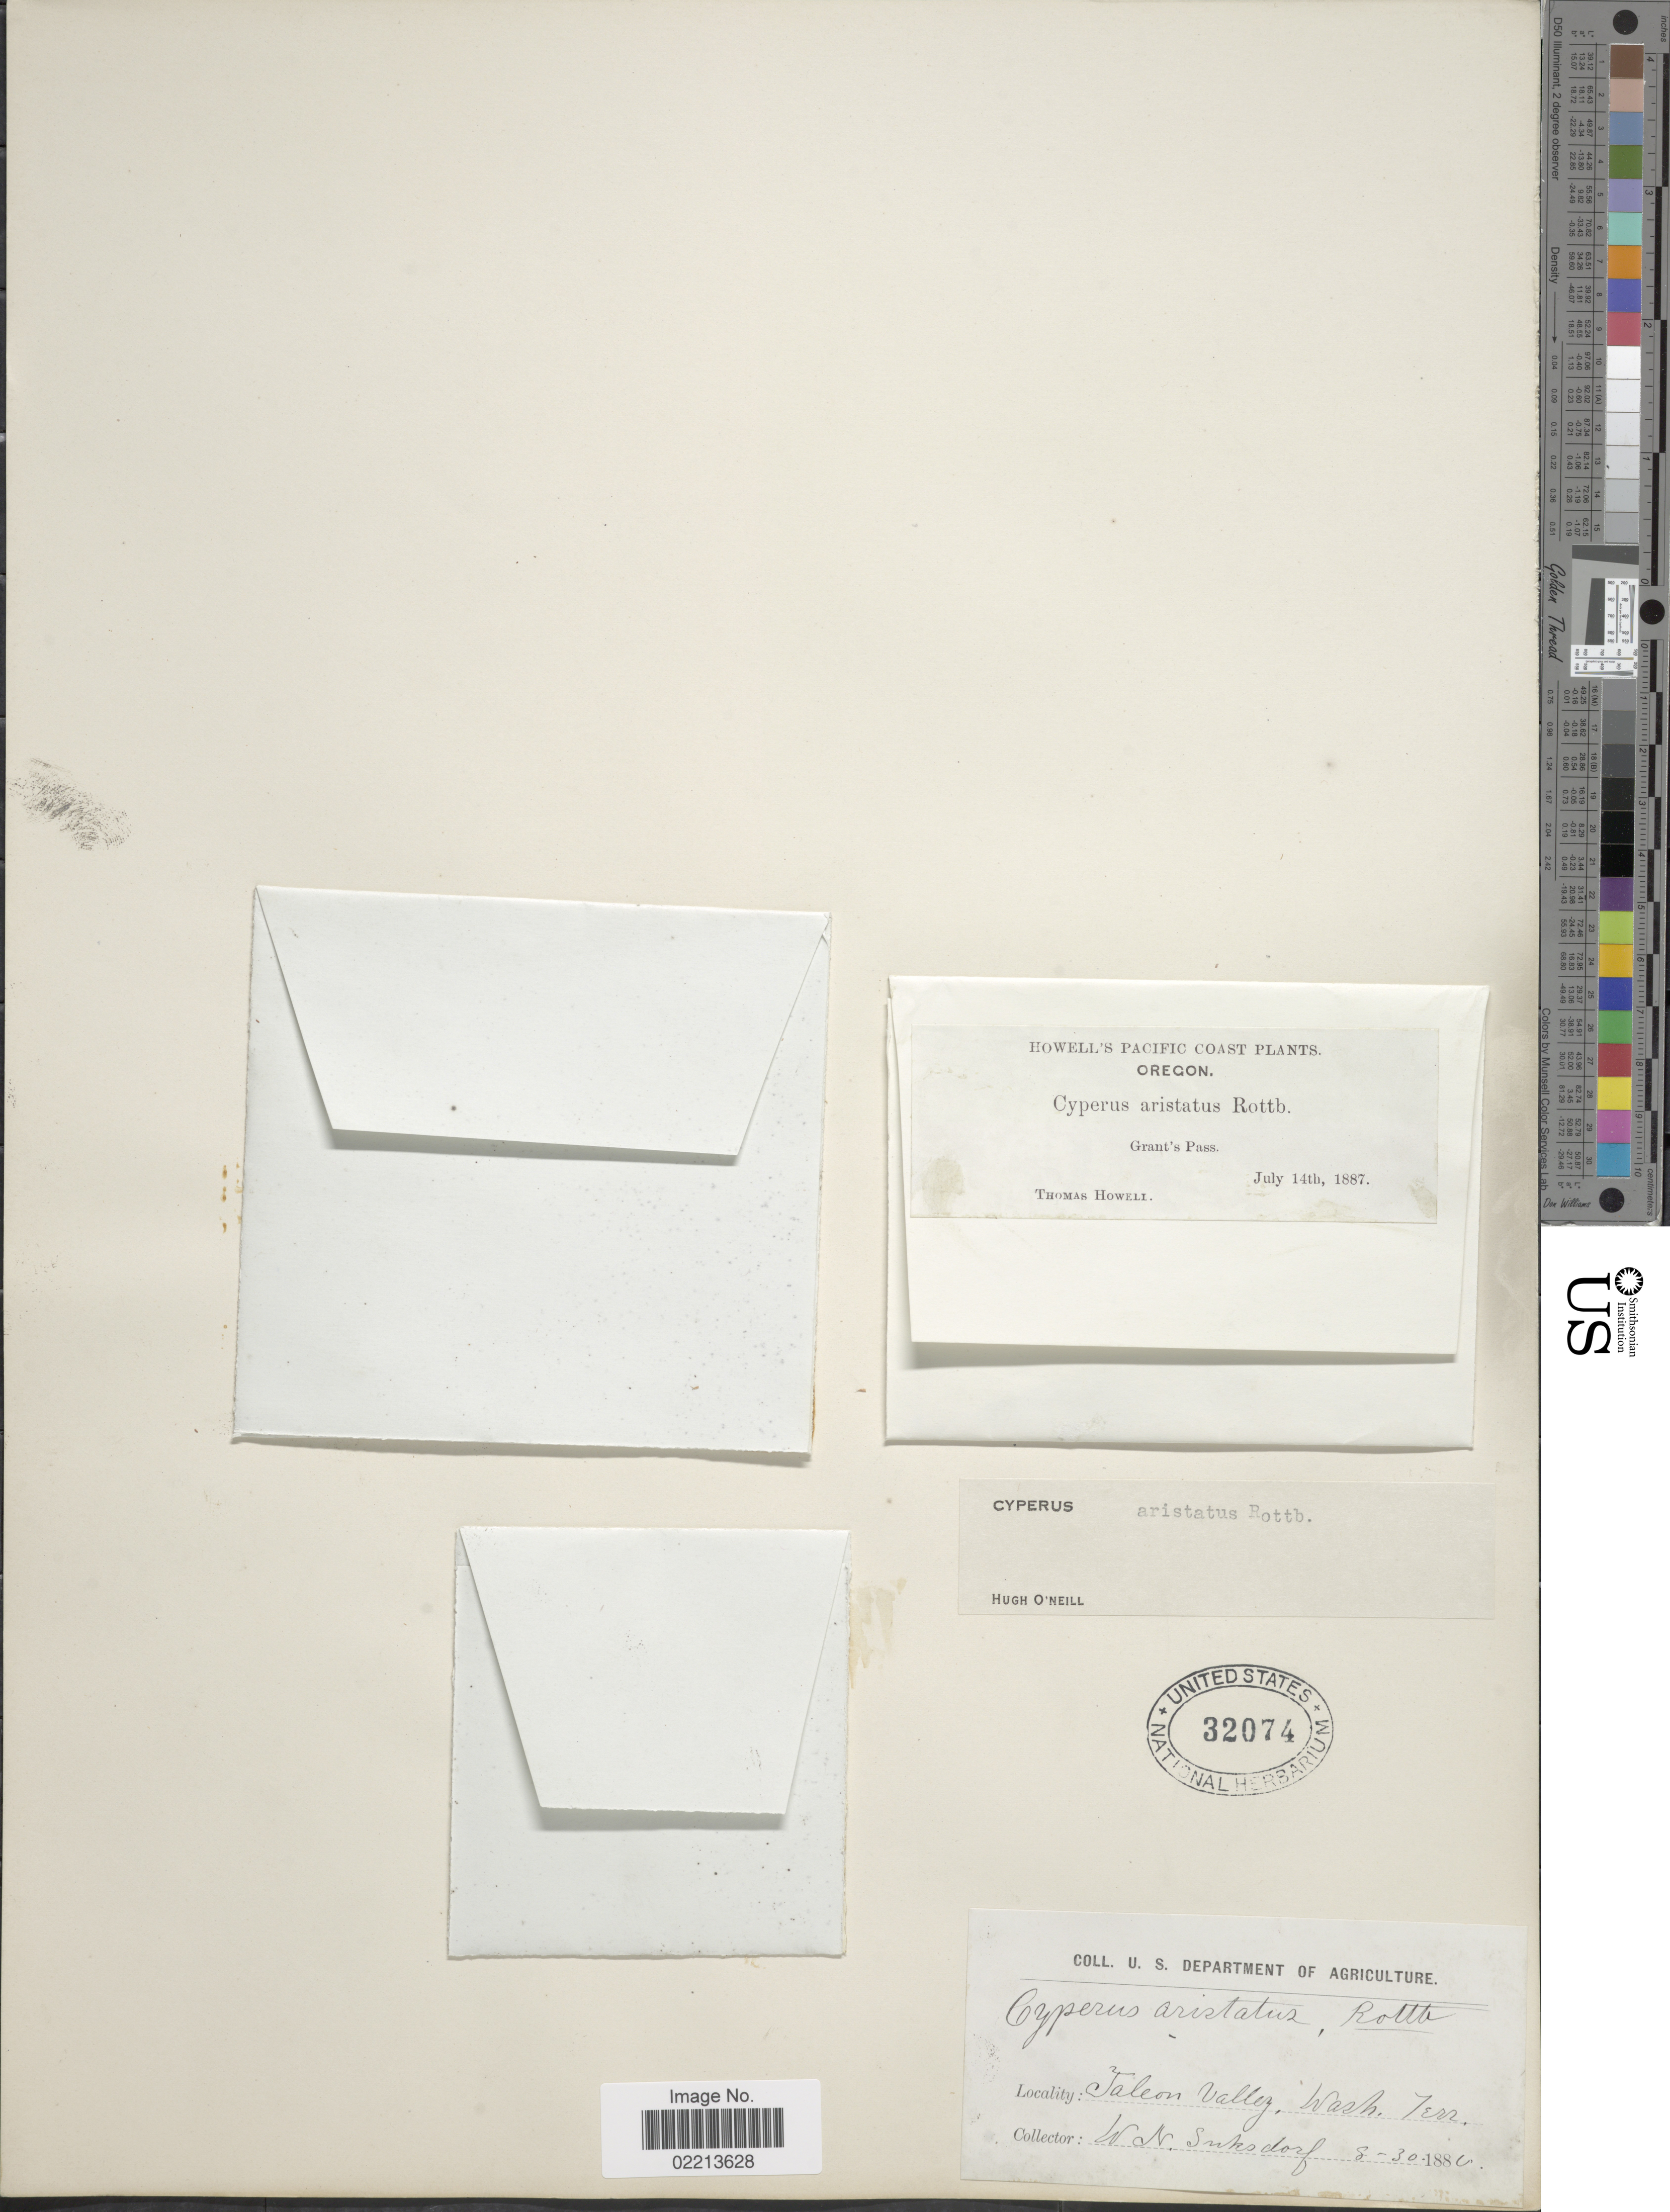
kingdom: Plantae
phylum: Tracheophyta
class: Liliopsida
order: Poales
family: Cyperaceae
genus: Cyperus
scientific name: Cyperus squarrosus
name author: L.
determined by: Strong, Mark T., (BOT), Smithsonian Institution - National Museum of Natural History (UNITED STATES)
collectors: W. N. Suksdorf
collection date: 1886-08-30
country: United States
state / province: Washington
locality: Taleon Valley, Wash. Terr.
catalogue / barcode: US 32074